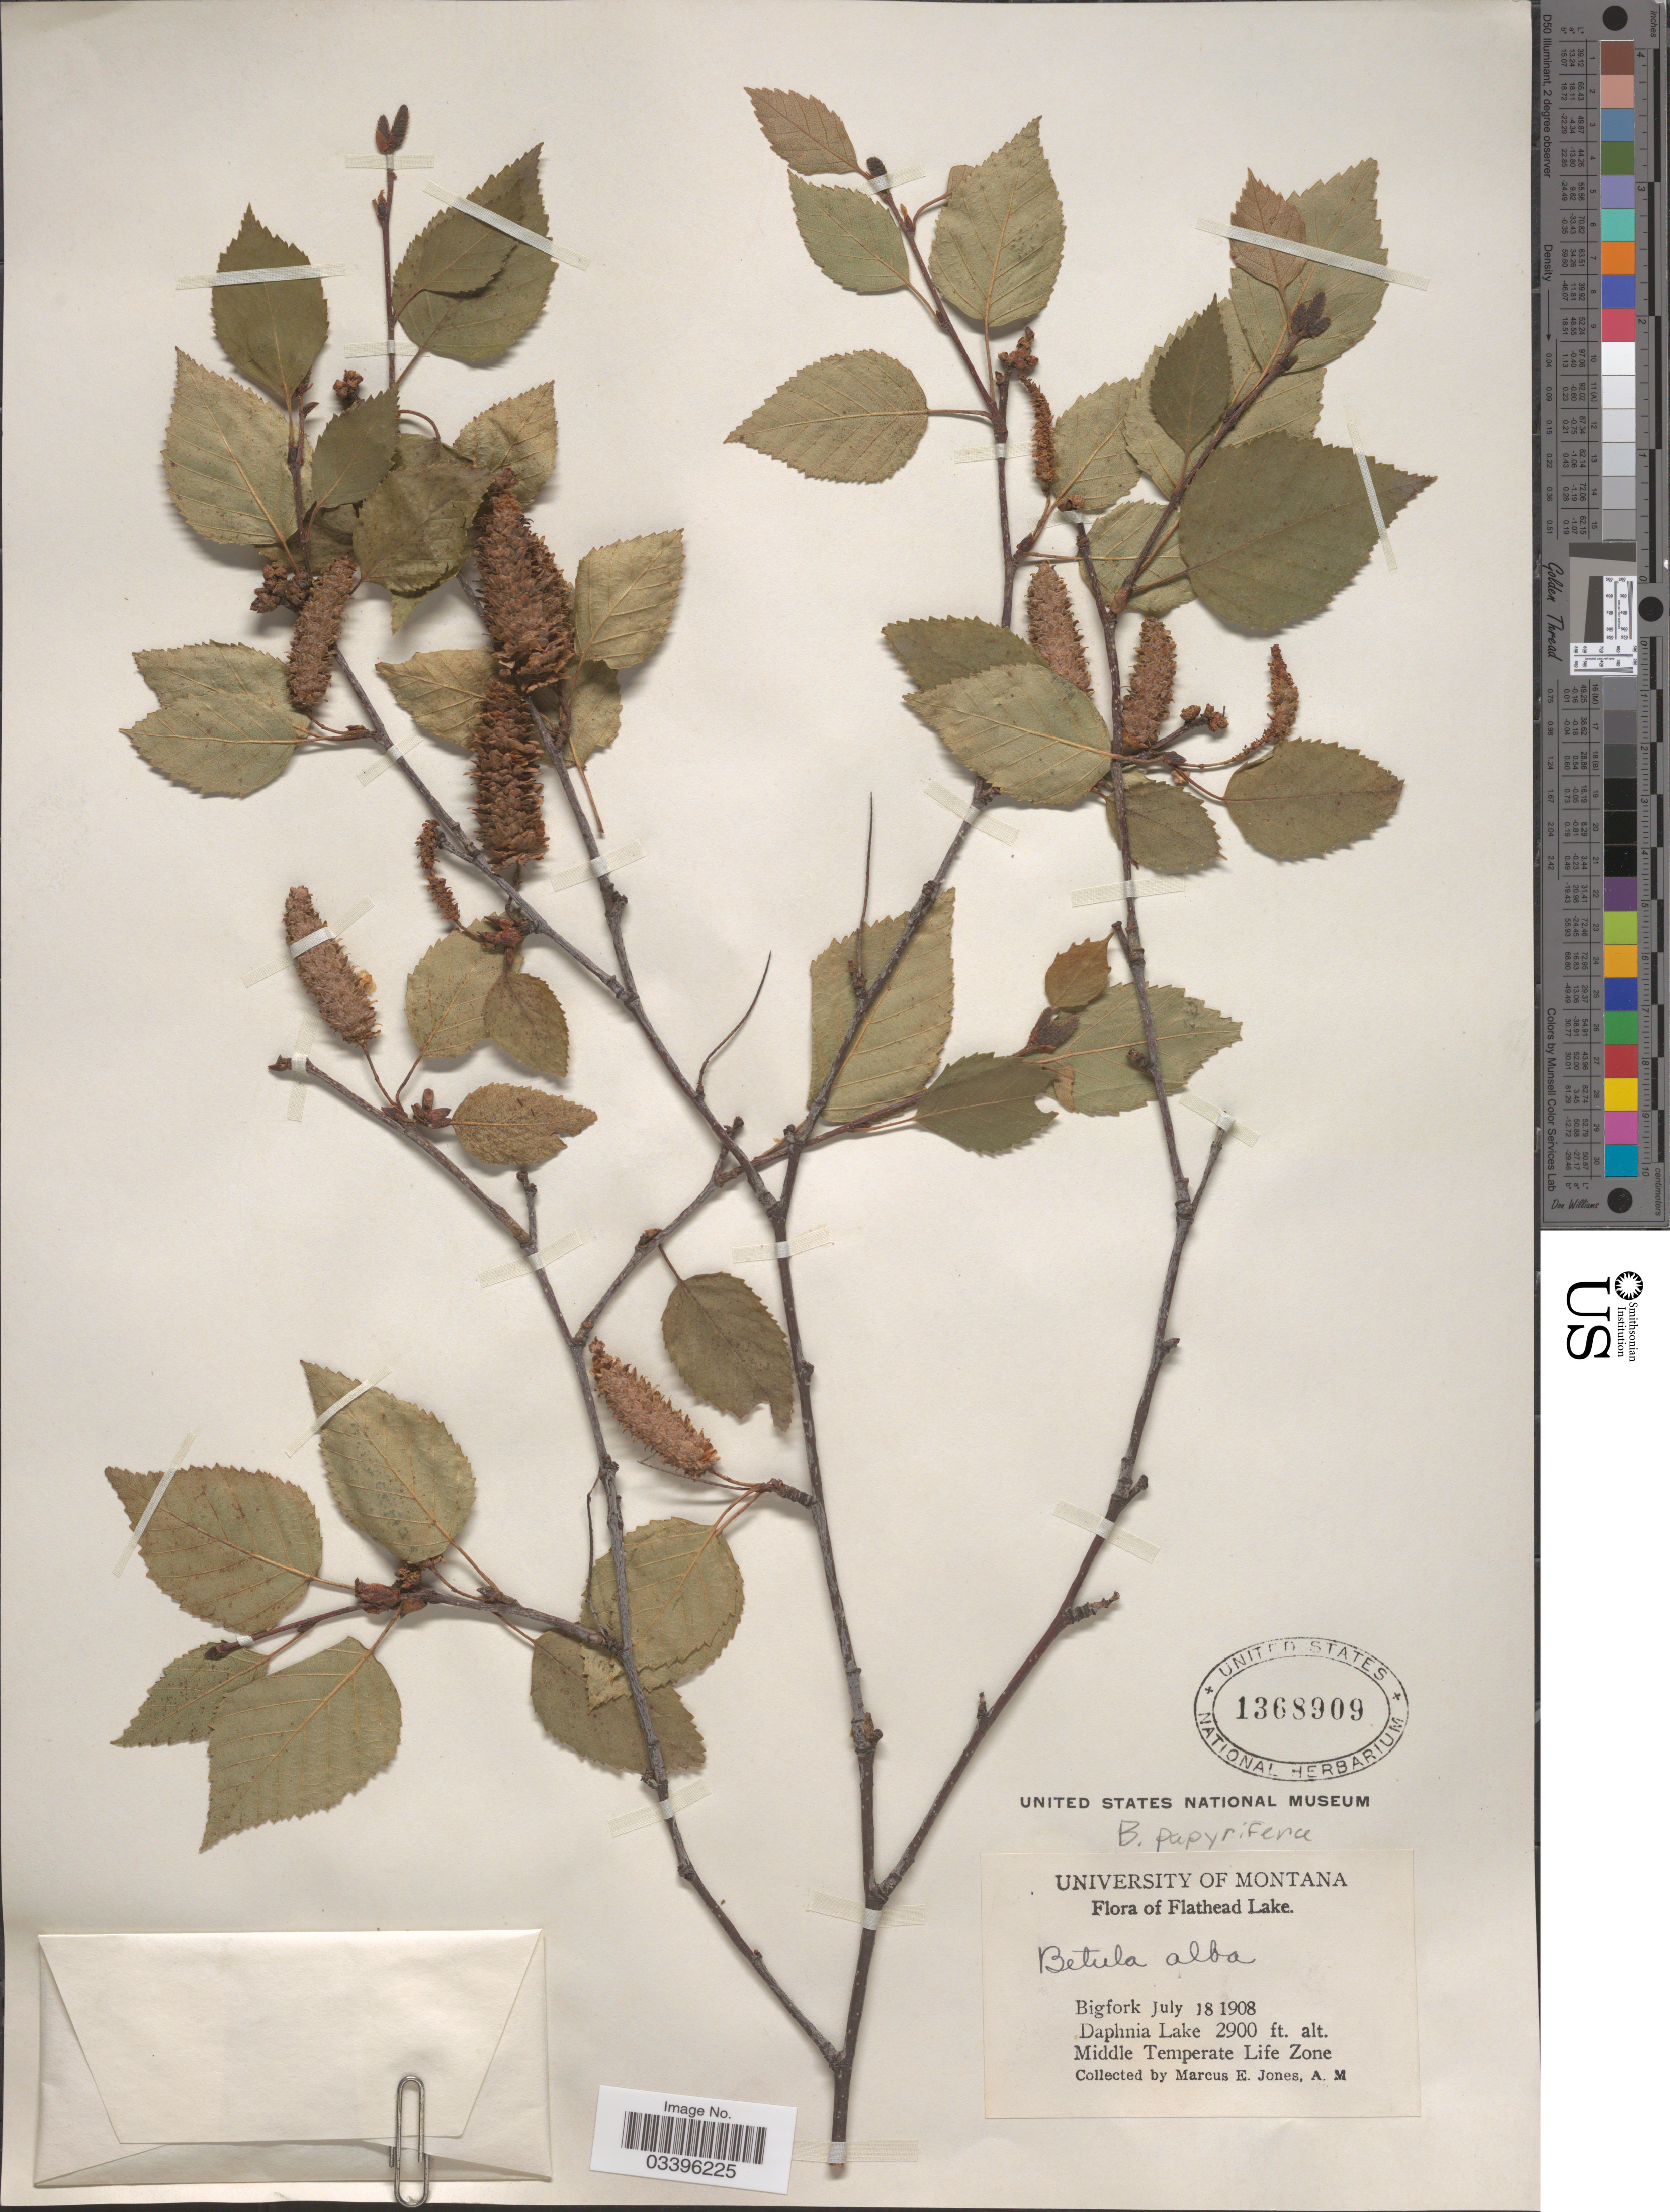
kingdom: Plantae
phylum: Tracheophyta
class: Magnoliopsida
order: Fagales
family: Betulaceae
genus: Betula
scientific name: Betula occidentalis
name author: Hook.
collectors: M. E. Jones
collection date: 1908-07-18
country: United States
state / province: Montana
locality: Flathead Lake. Bigfork. Daphnia Lake. Middle Temperate Life Zone.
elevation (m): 884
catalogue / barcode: US 1368909